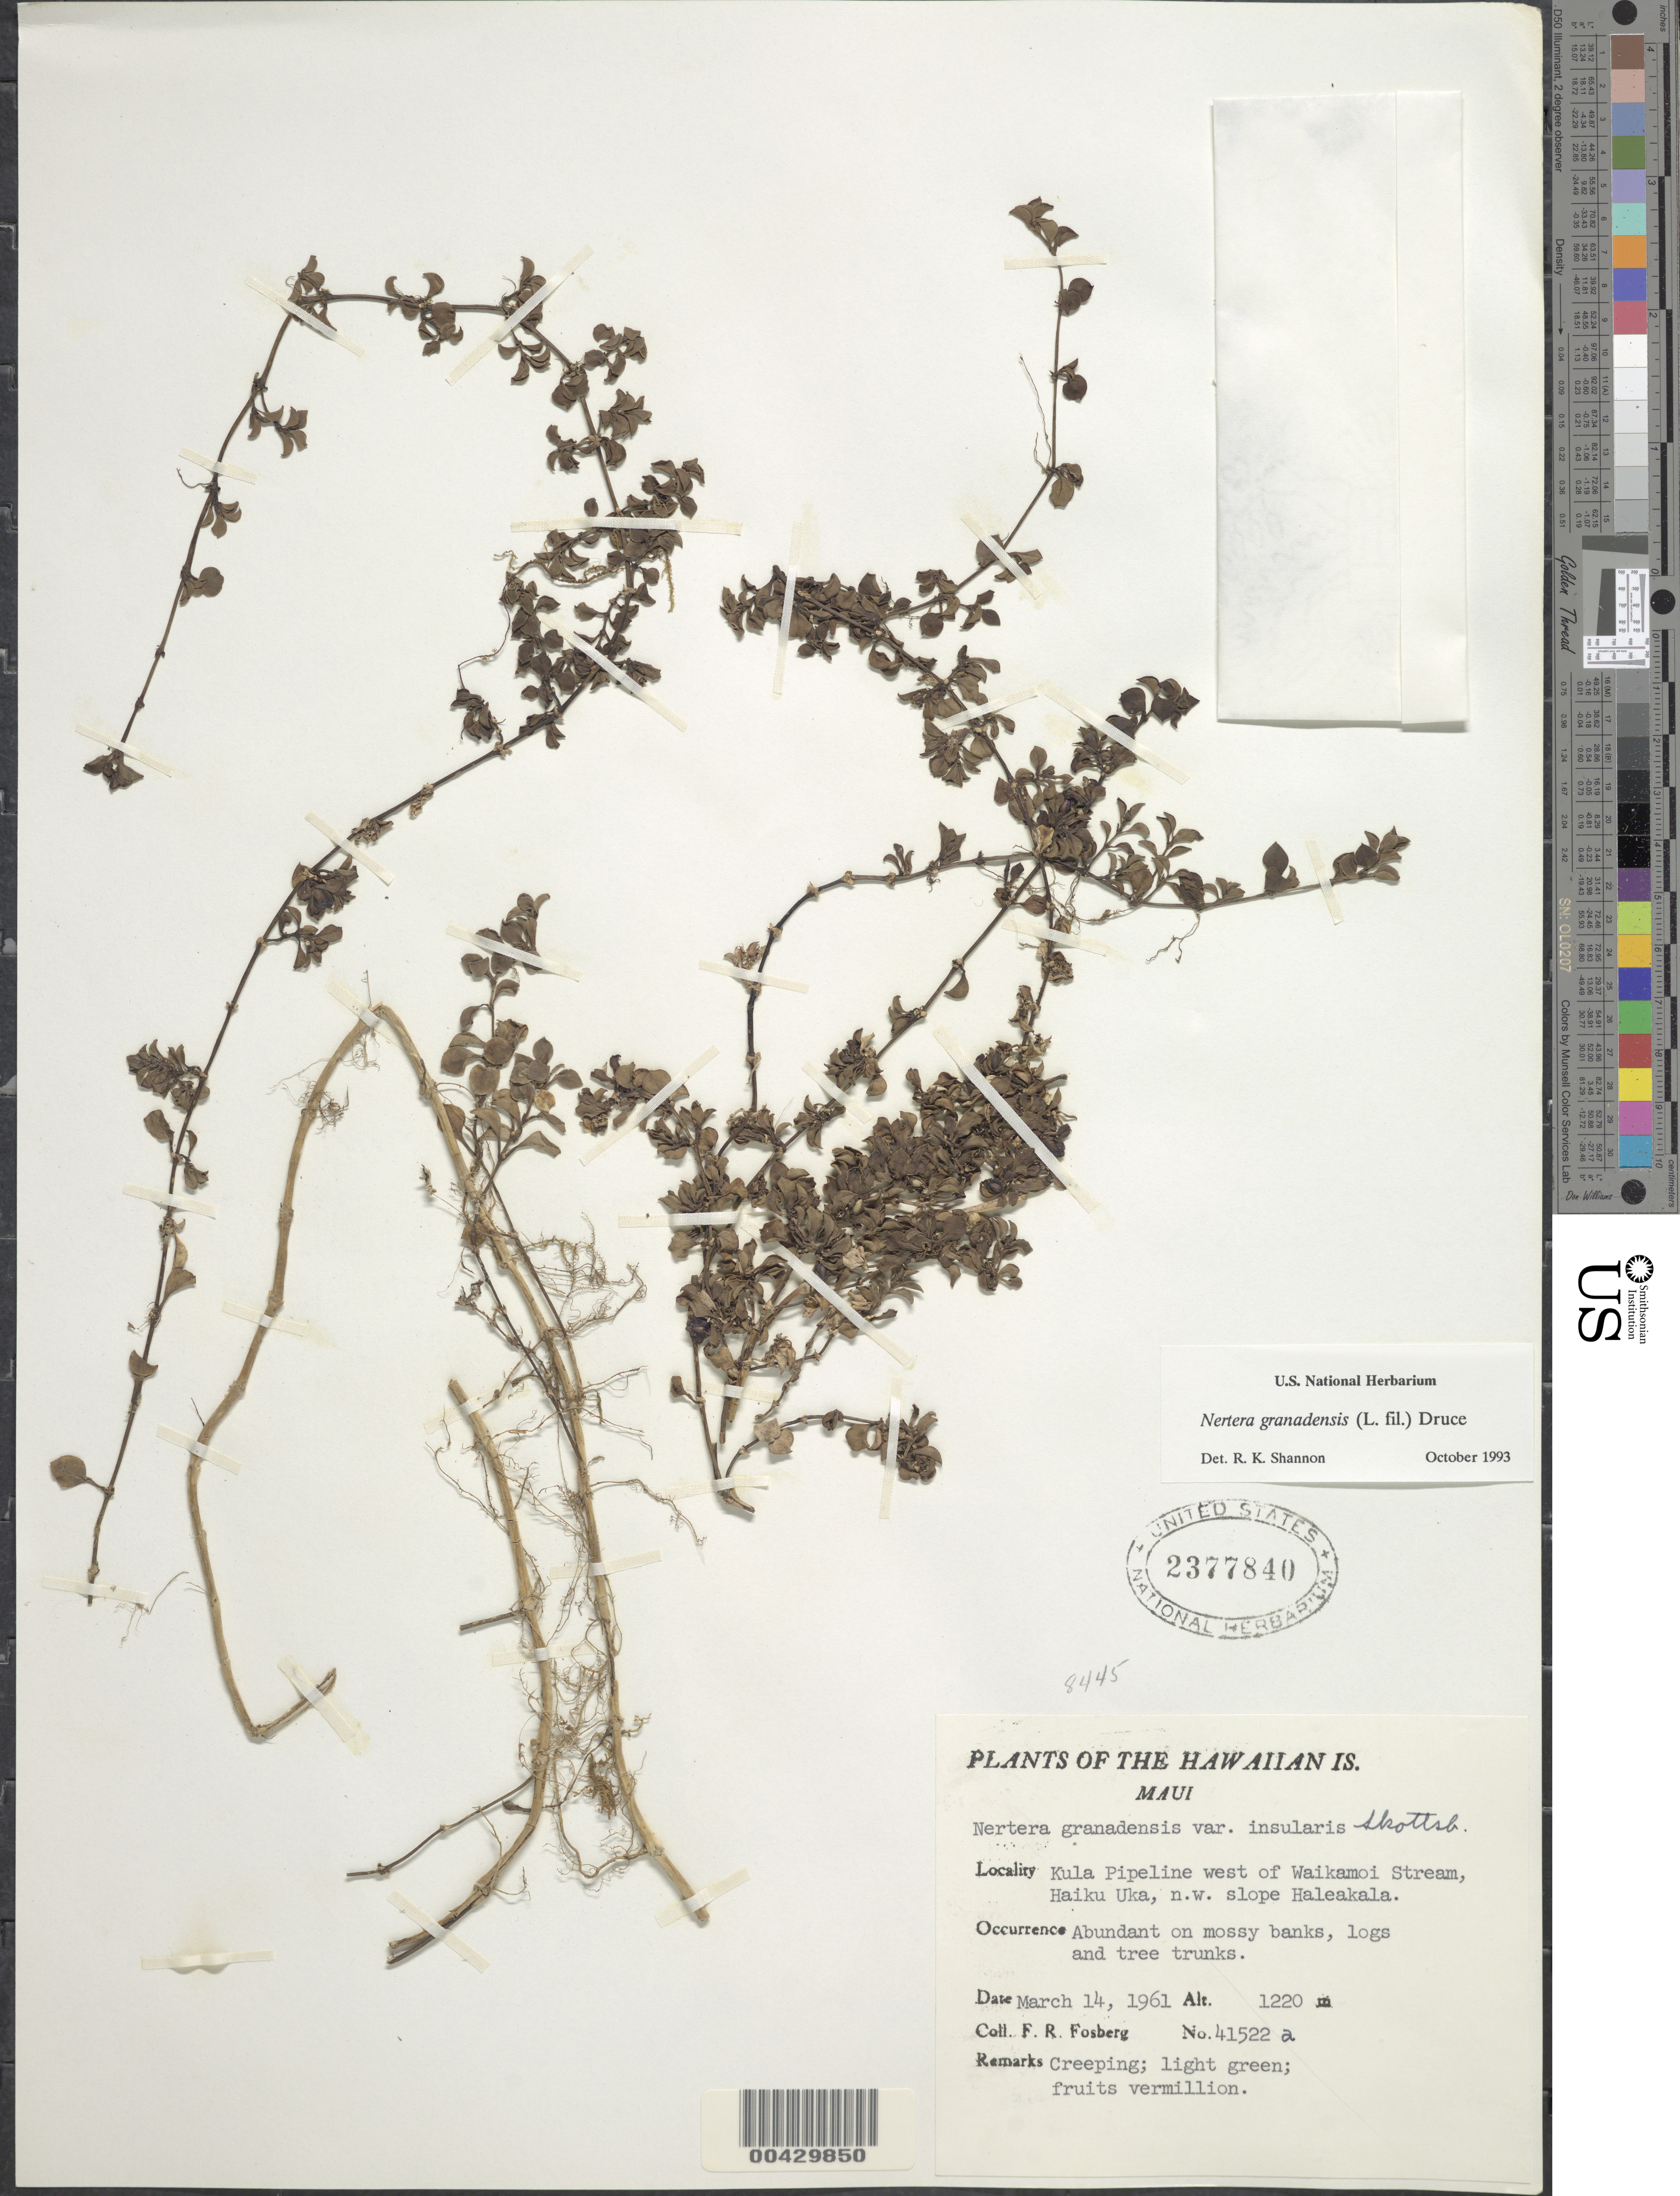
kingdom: Plantae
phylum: Tracheophyta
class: Magnoliopsida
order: Gentianales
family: Rubiaceae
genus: Nertera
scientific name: Nertera granadensis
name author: (Mutis ex L. f.) Druce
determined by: Shannon, R. K., (UNITED STATES)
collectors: F. R. Fosberg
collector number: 41522a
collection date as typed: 14 Mar 1961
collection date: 1961-03-14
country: United States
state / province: Hawaii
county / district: Maui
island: Maui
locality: Kula Pipeline W of Waikamoi Stream, Haiku Uka, NW slope of Haleakala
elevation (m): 1220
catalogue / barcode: US 2377840